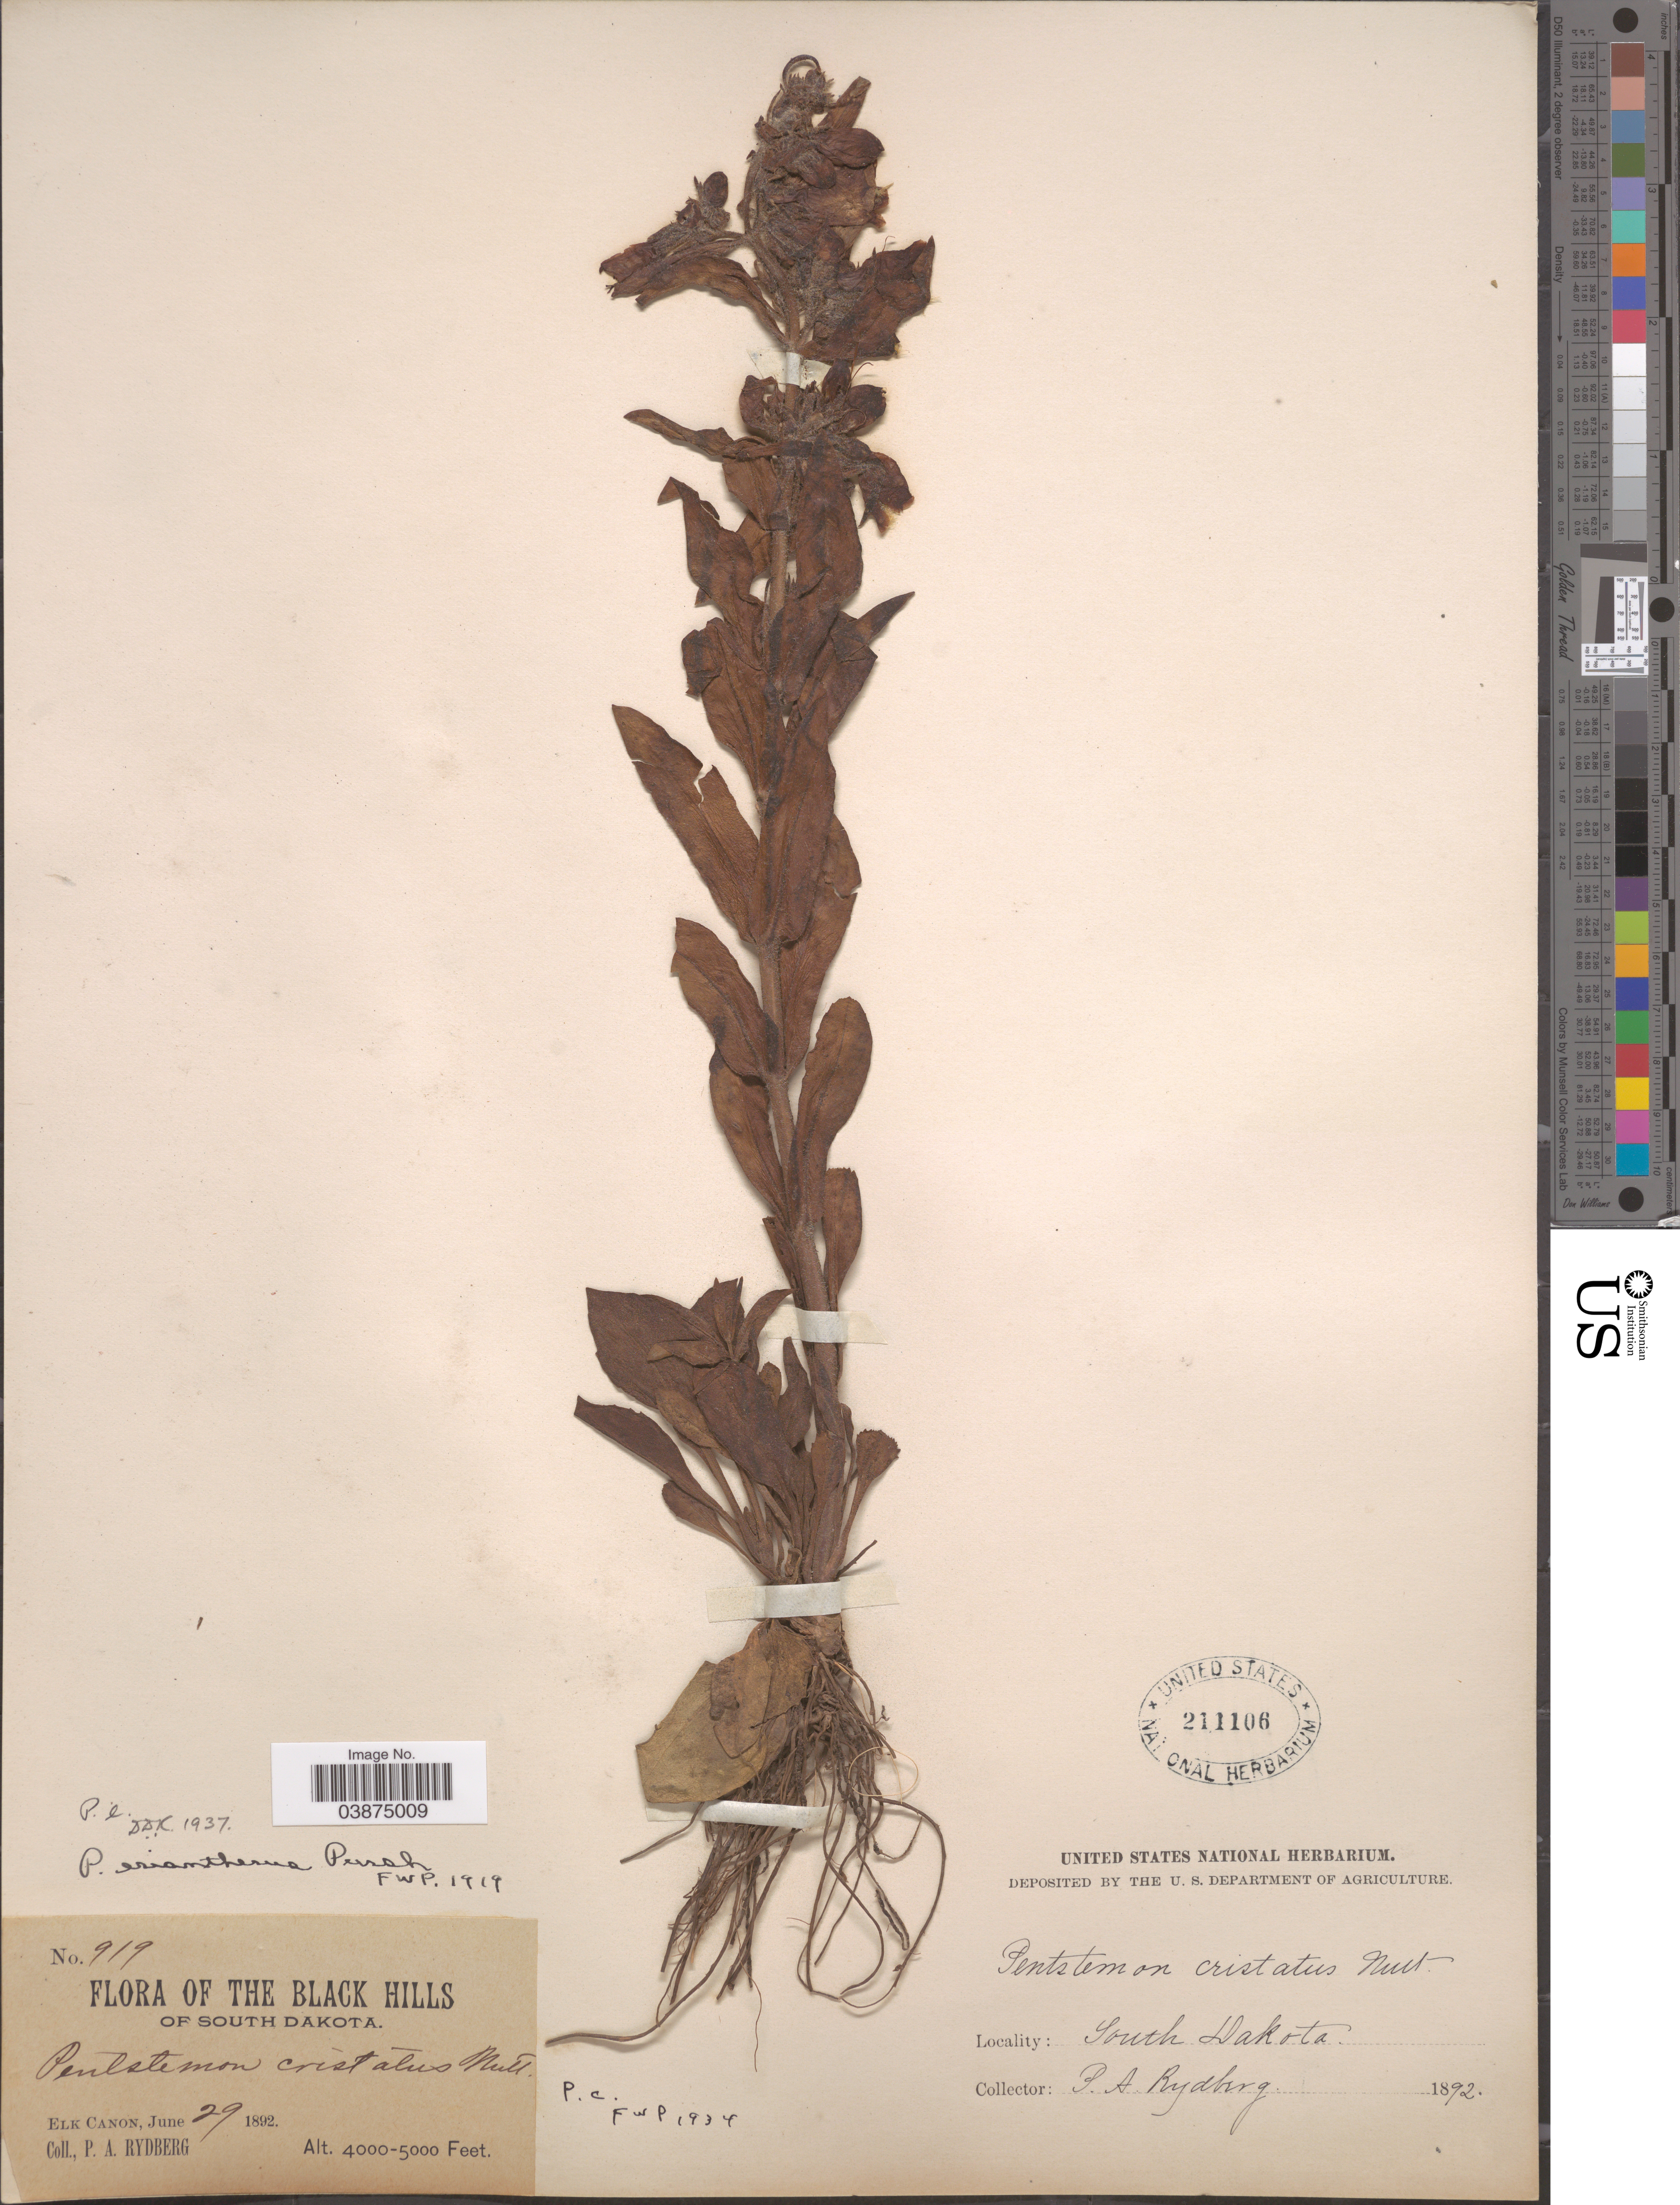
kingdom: Plantae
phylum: Tracheophyta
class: Magnoliopsida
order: Lamiales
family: Plantaginaceae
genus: Penstemon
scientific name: Penstemon eriantherus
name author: Pursh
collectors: P. A. Rydberg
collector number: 919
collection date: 1892-06-29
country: United States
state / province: South Dakota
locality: The Black Hills of South Dakota. Elk Canon.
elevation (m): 1219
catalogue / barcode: US 211106